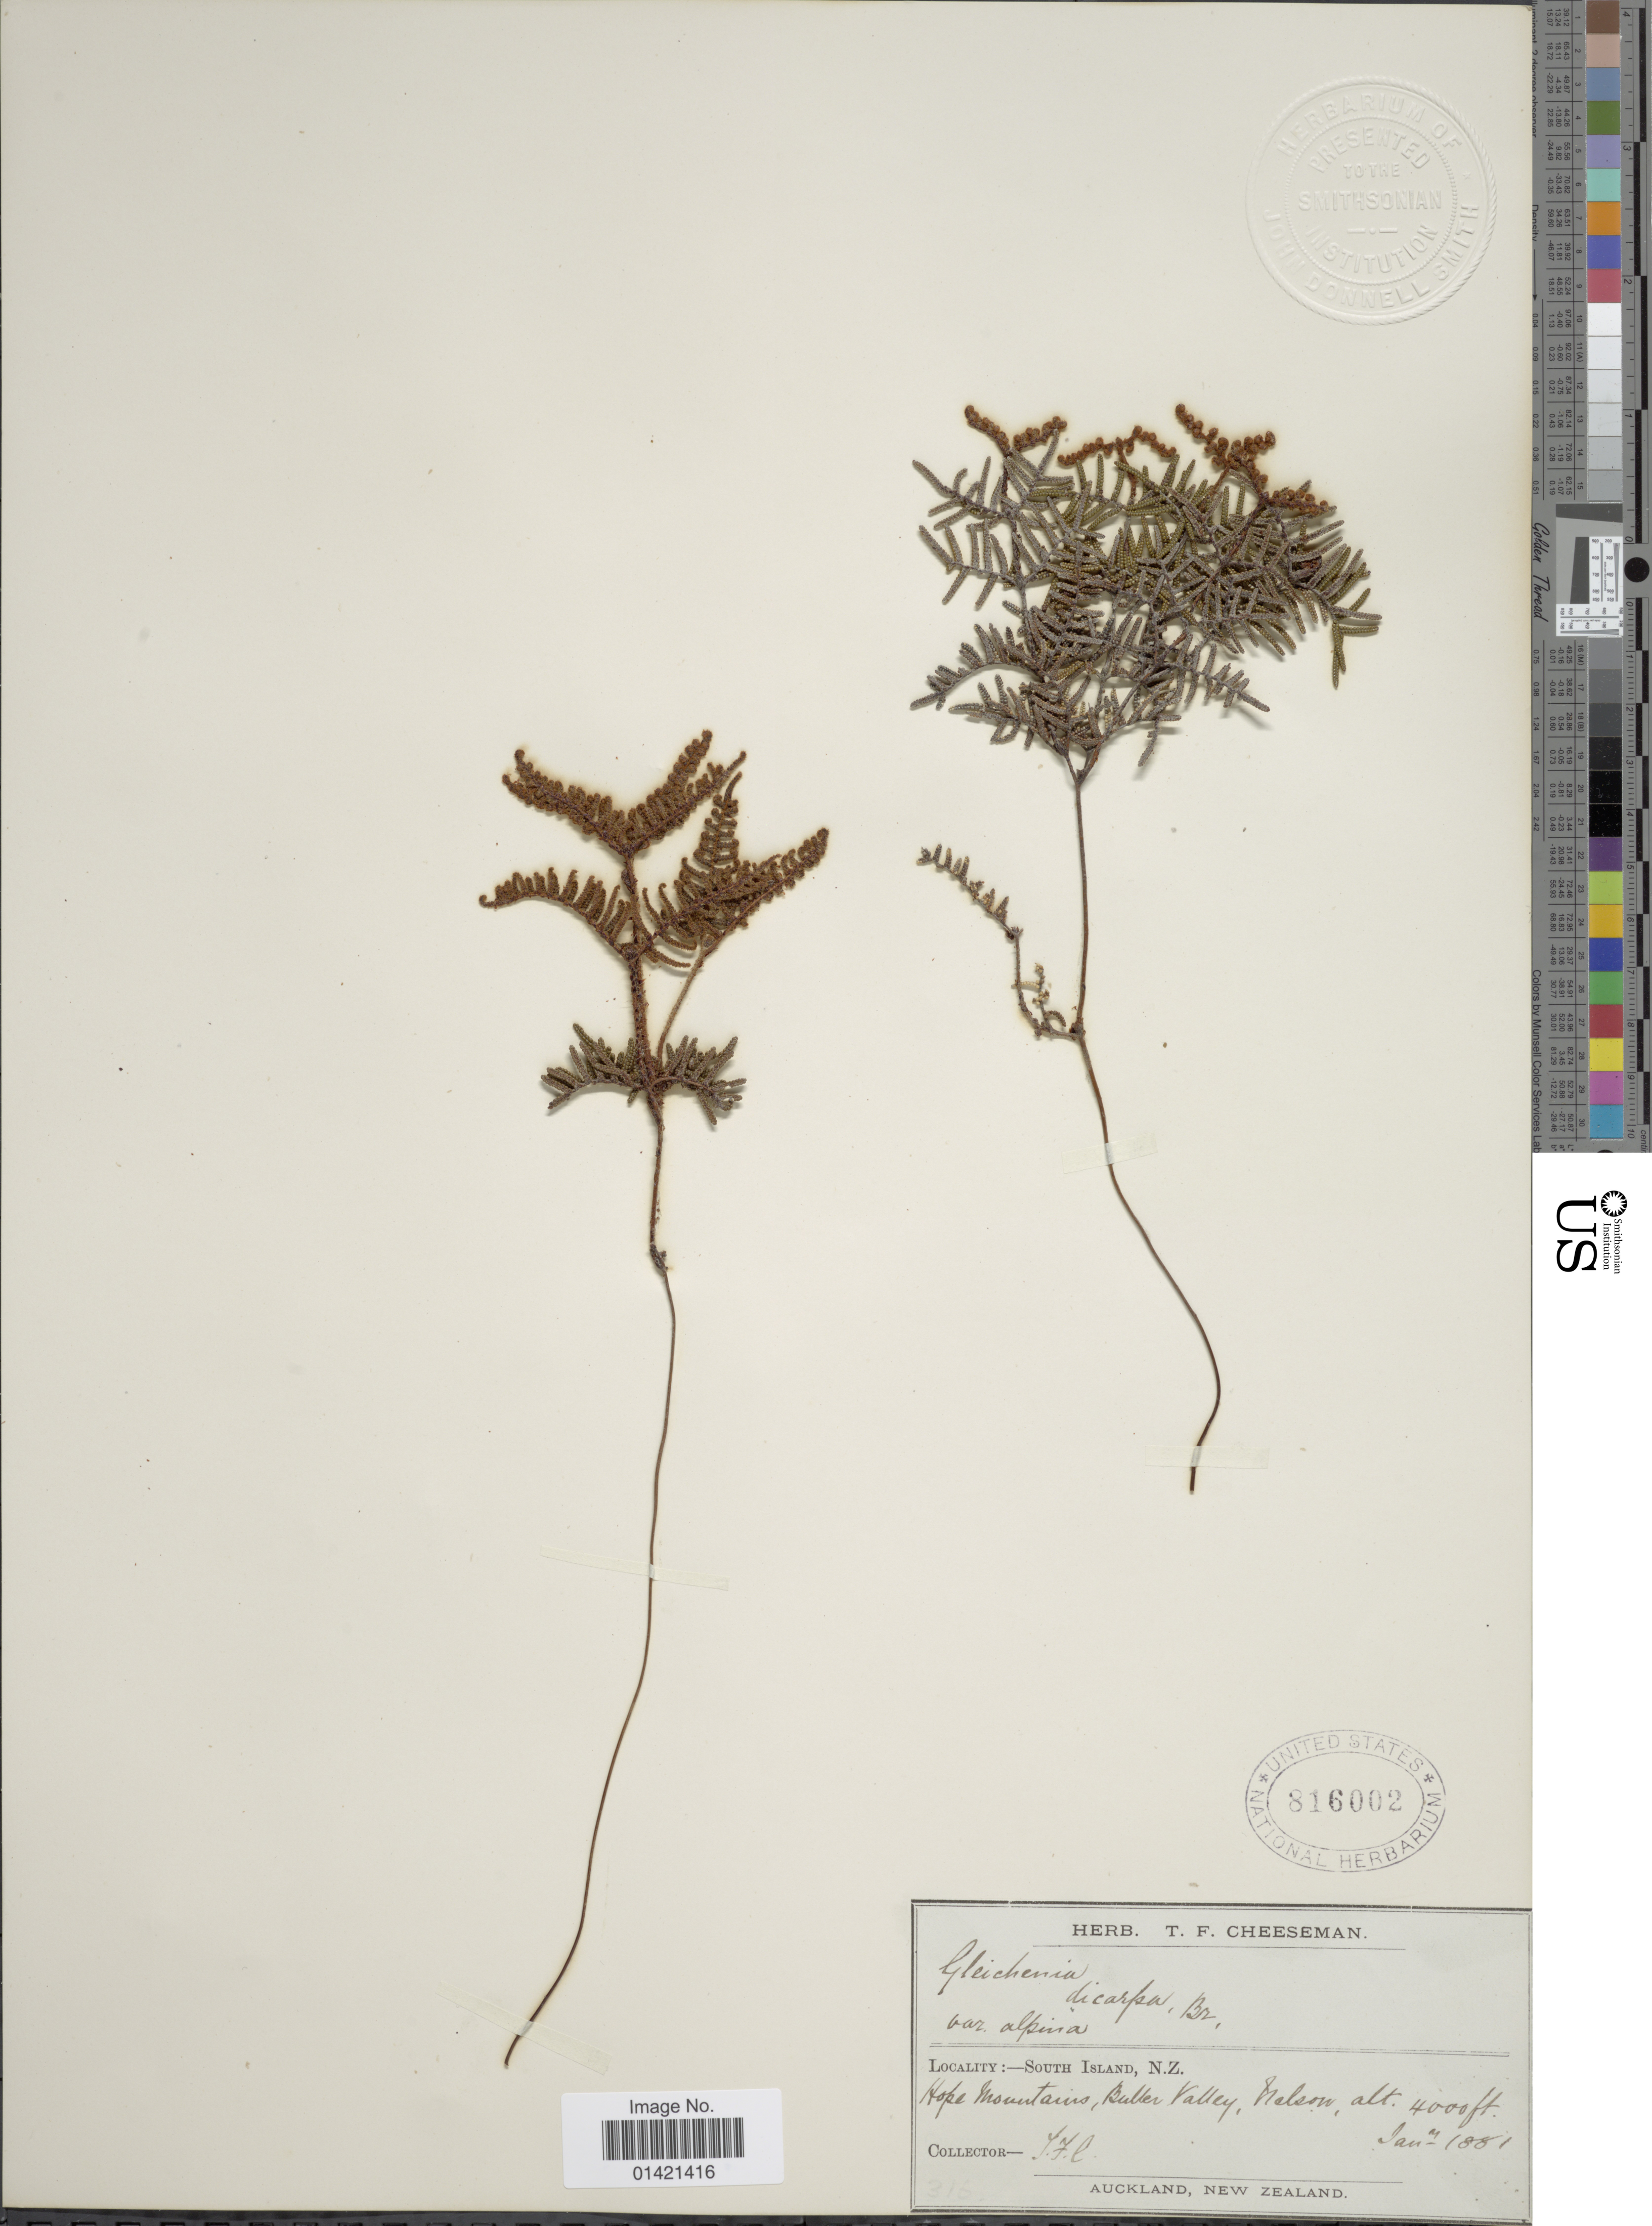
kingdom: Plantae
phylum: Tracheophyta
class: Polypodiopsida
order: Gleicheniales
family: Gleicheniaceae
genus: Gleichenia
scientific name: Gleichenia dicarpa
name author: R. Br.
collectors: T. F. Cheeseman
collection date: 1881-01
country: New Zealand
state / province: Nelson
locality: South Island, N.Z. Hope Mountains, Buller Valley, Nelson.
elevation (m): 1219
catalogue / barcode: US 816002